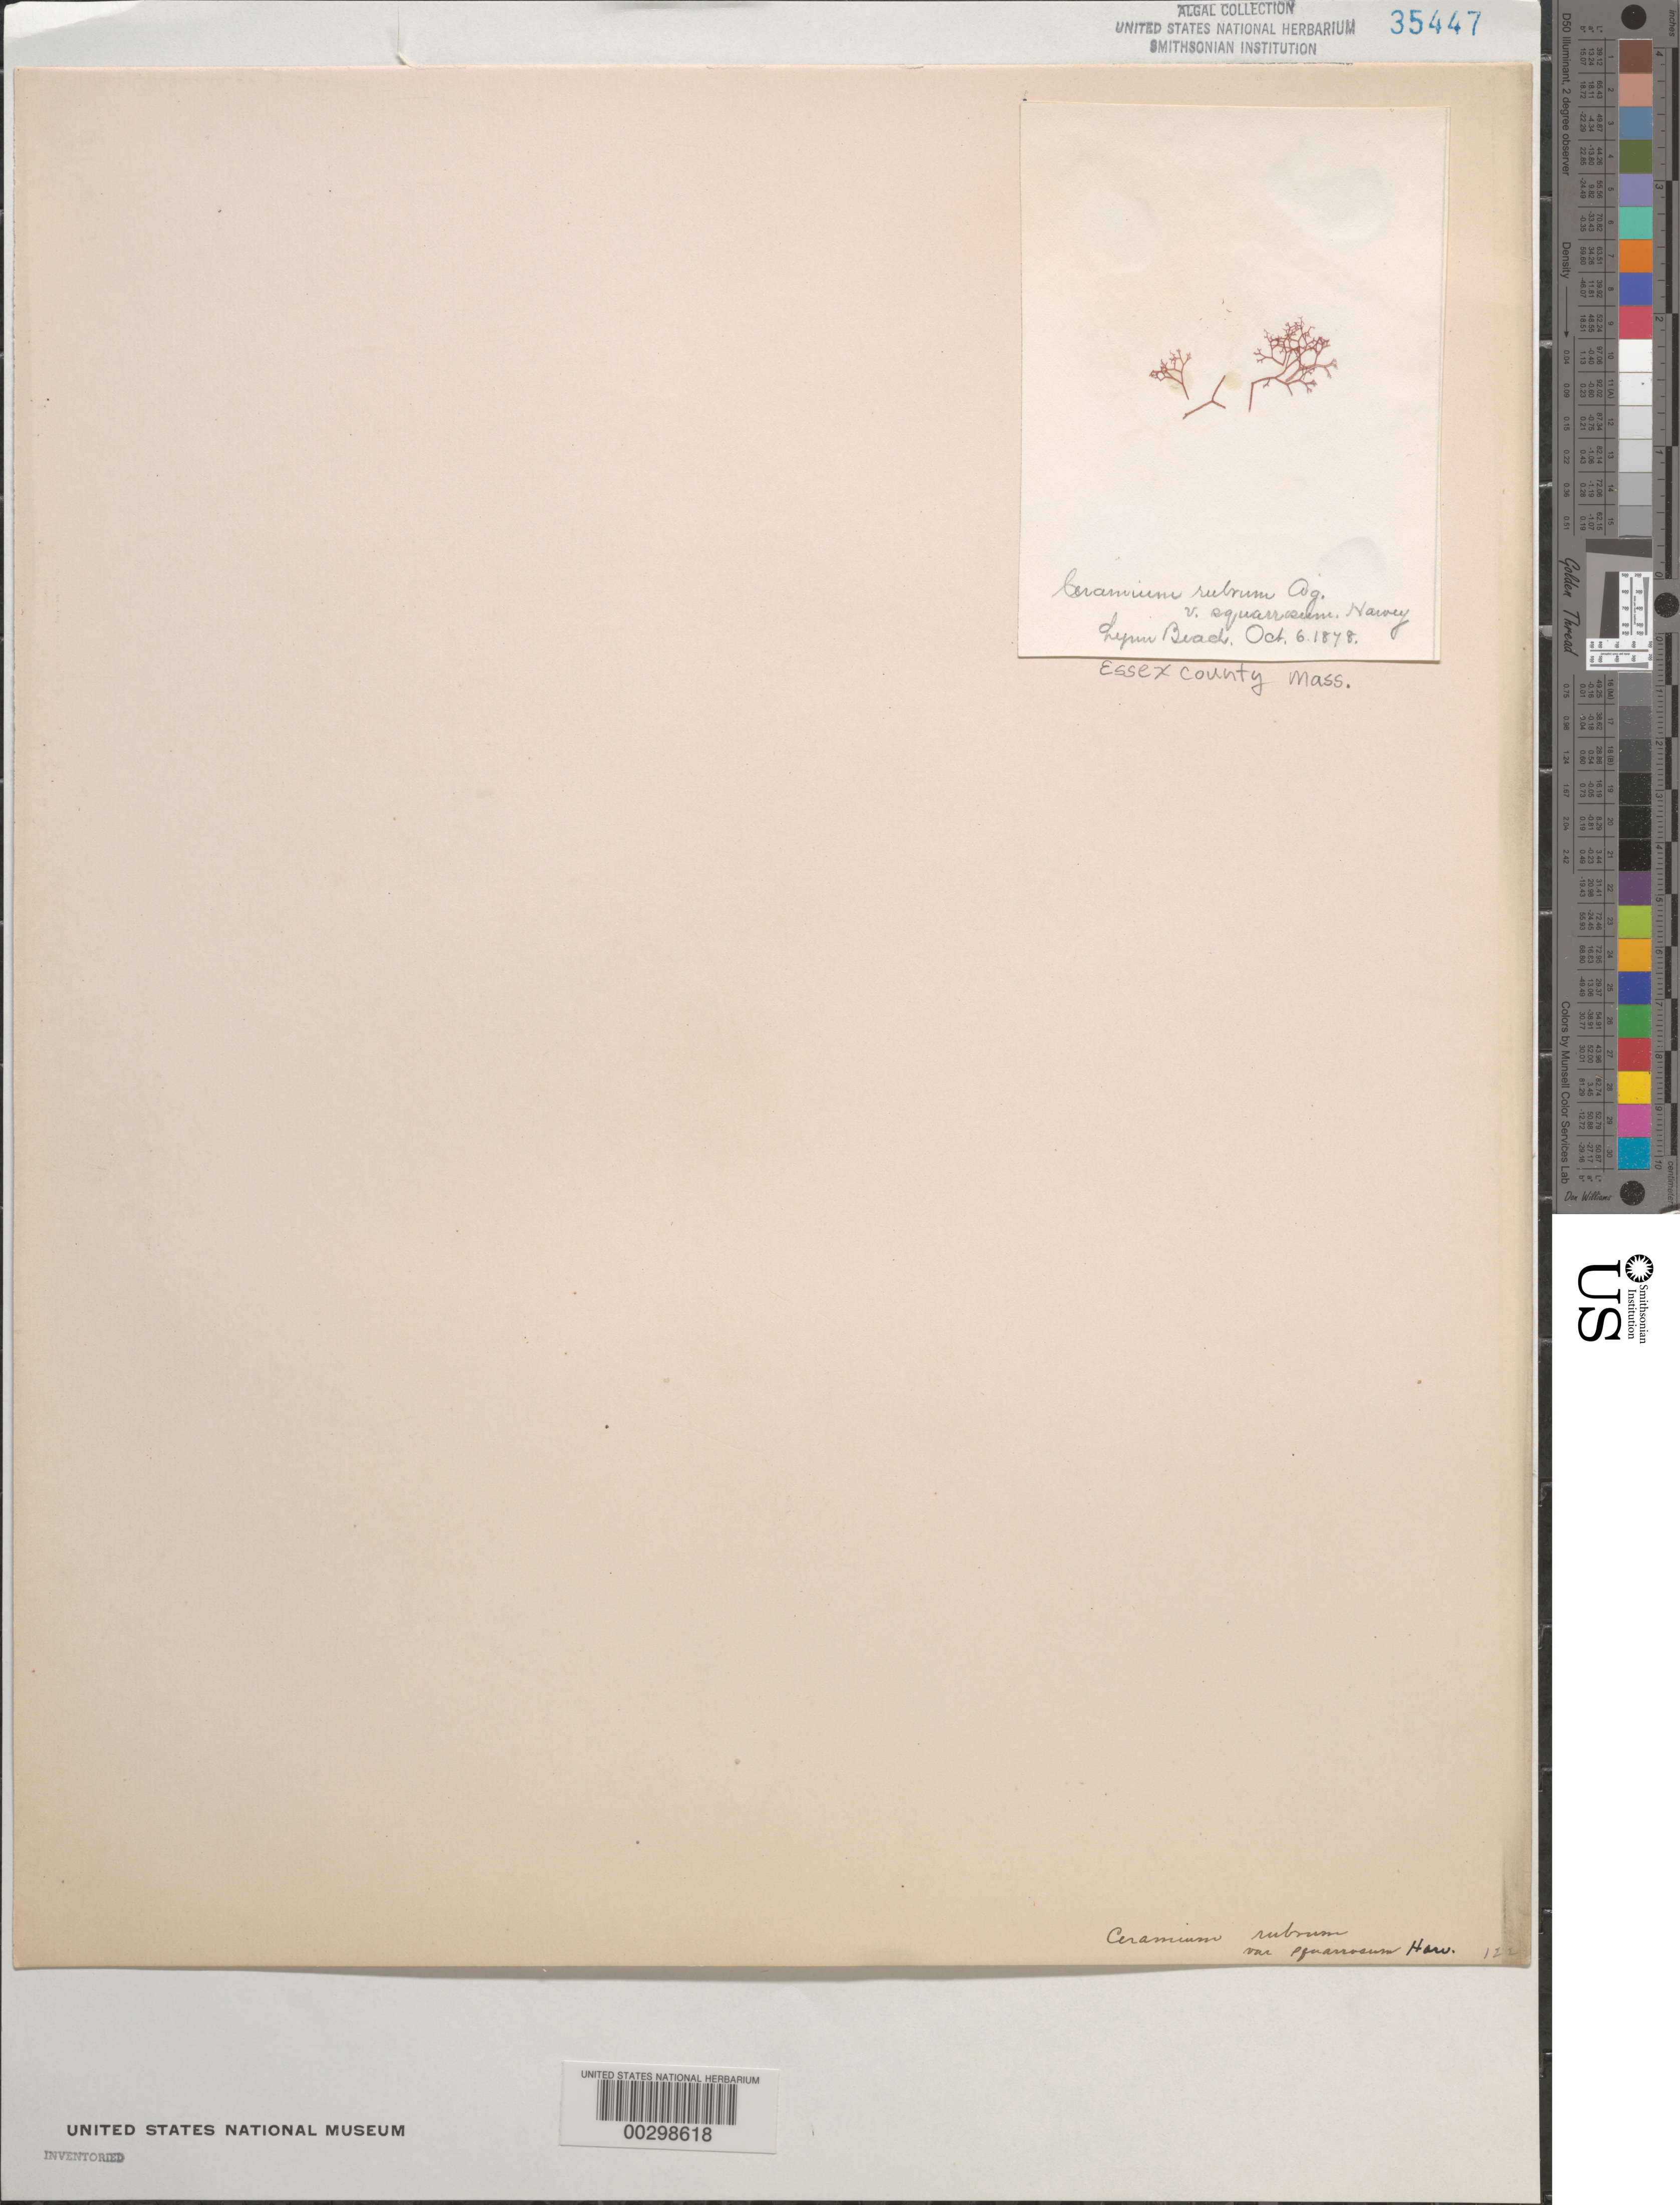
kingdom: Plantae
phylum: Rhodophyta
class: Florideophyceae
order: Ceramiales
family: Ceramiaceae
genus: Ceramium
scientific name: Ceramium rubrum var. squarrosum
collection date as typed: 06 Oct 1878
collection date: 1878-10-06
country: United States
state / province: Massachusetts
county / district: Essex County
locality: Lynn Beach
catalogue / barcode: US 35447